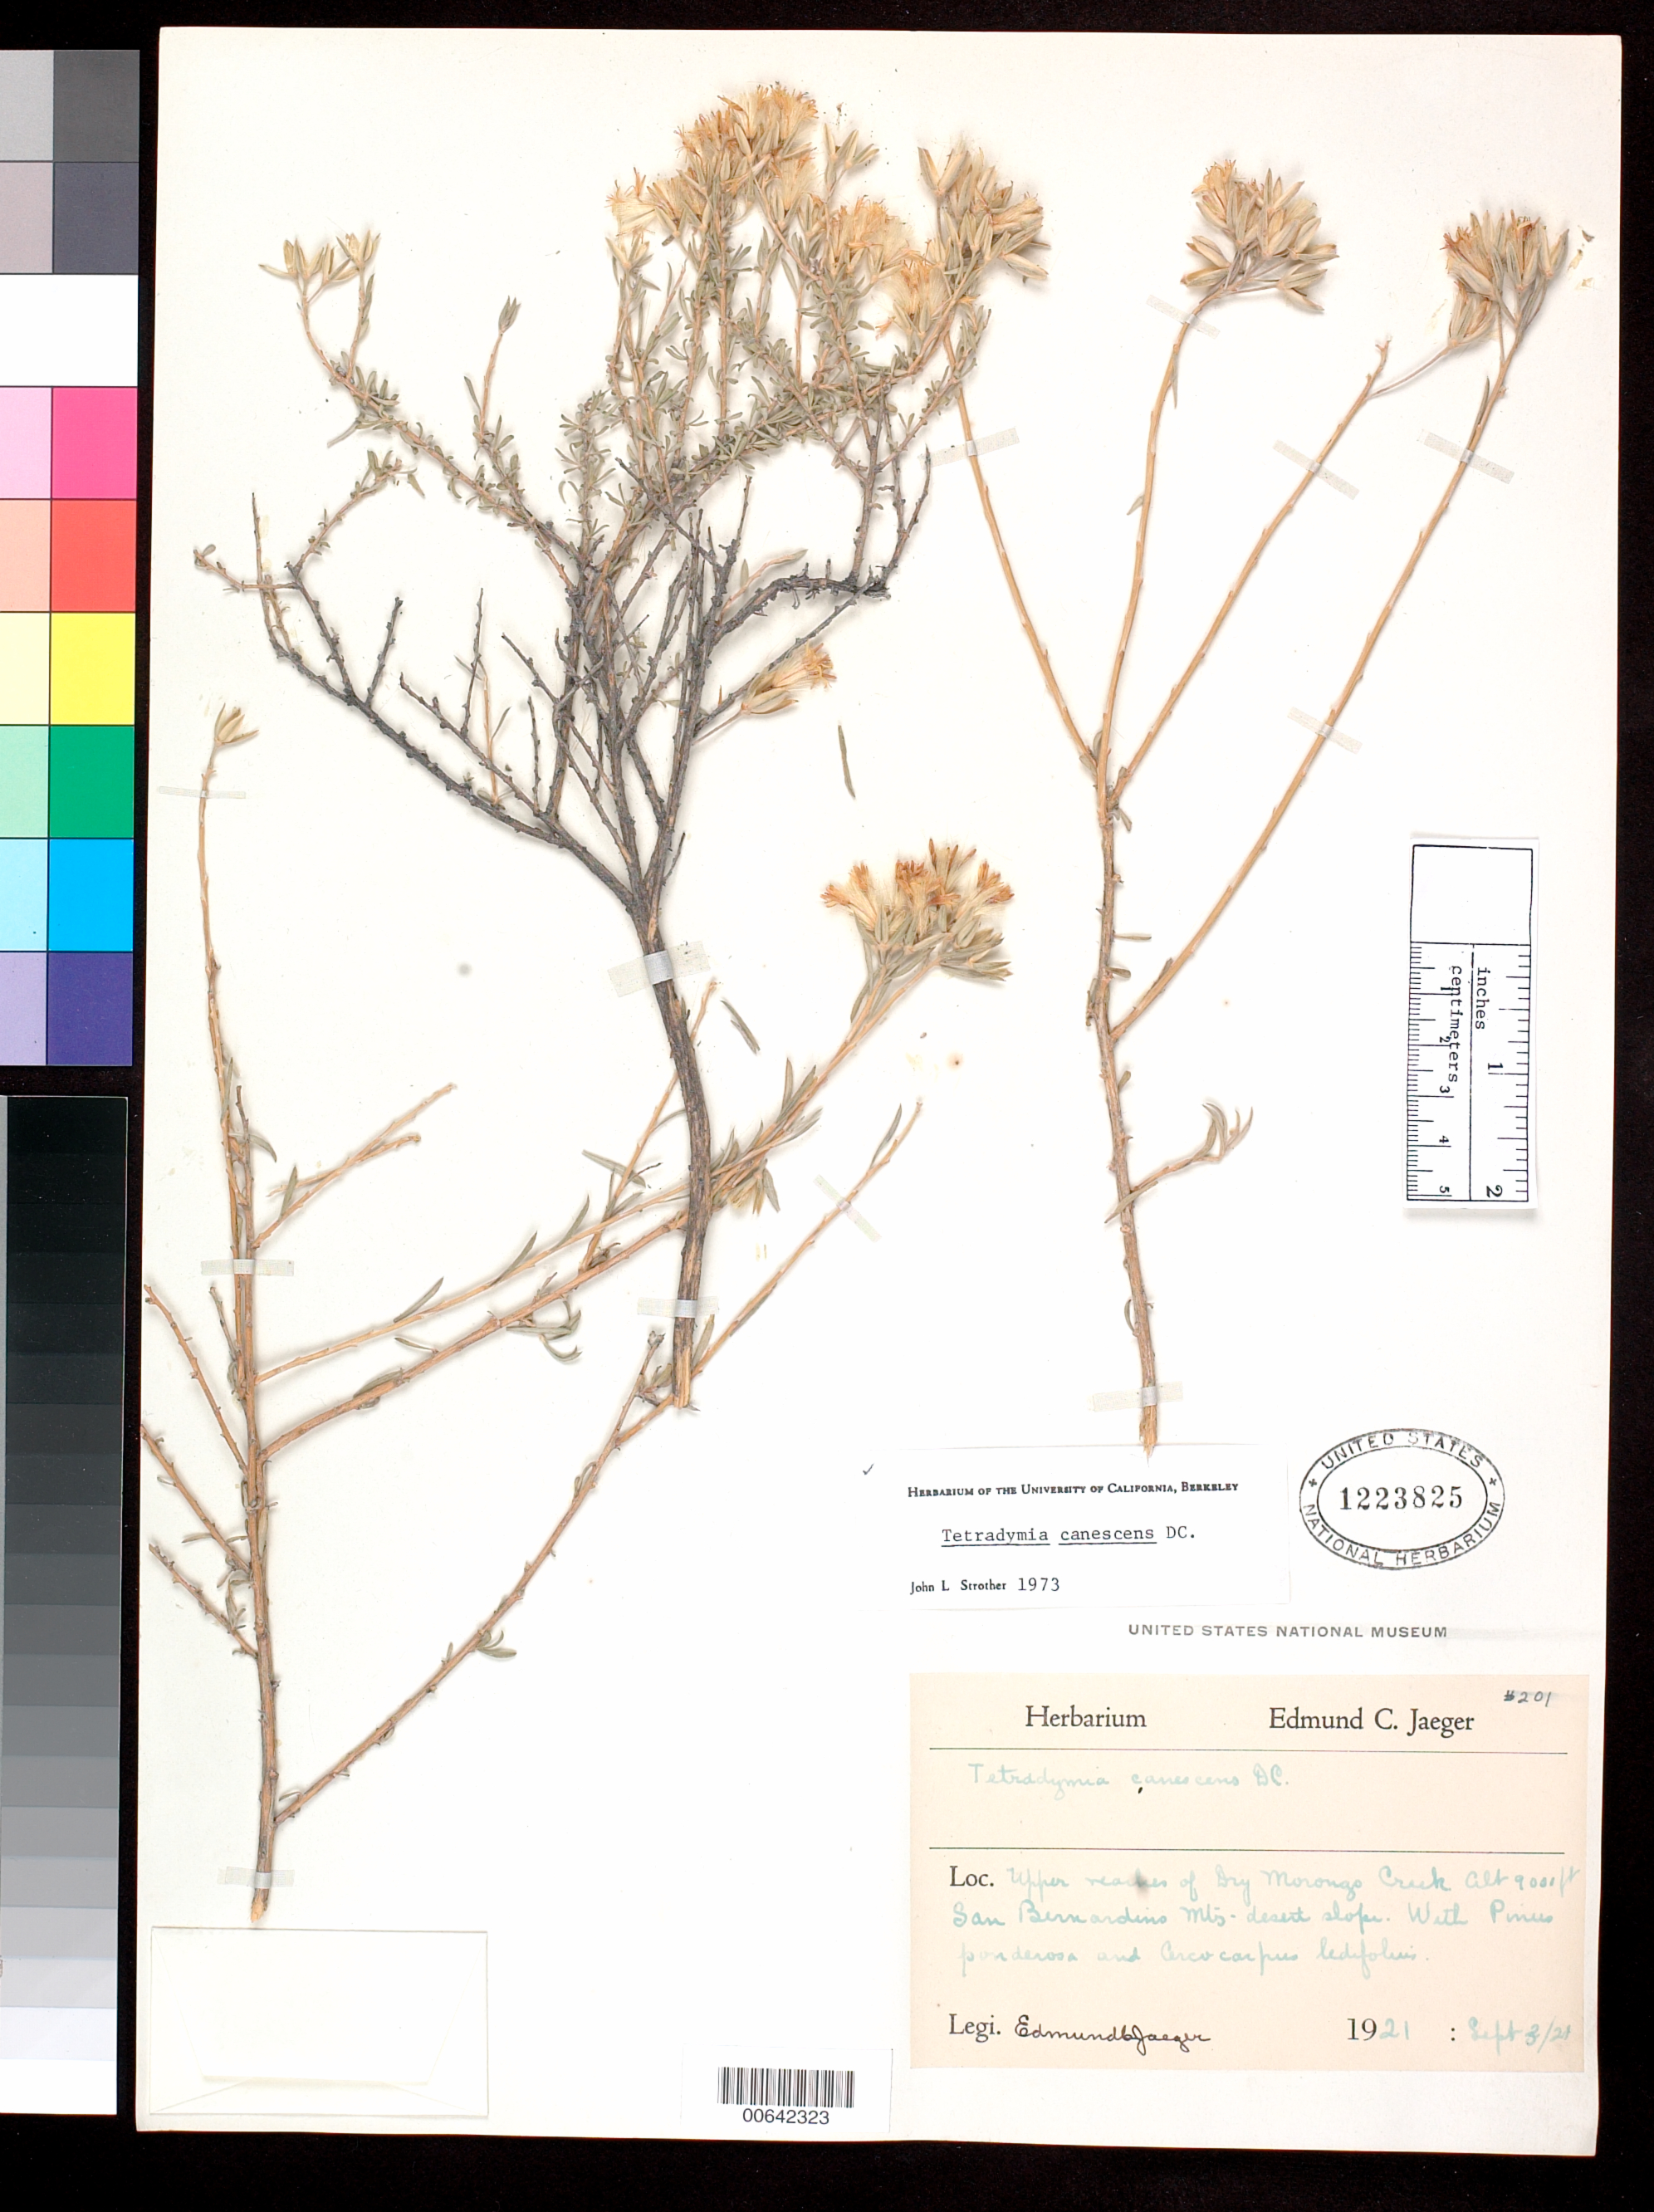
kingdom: Plantae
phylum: Tracheophyta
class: Magnoliopsida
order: Asterales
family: Asteraceae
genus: Tetradymia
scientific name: Tetradymia canescens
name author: DC.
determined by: Strother, J. L., (UC), University of California Berkeley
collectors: E. Jaeger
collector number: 201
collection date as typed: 03 Sep 1921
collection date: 1921-09-03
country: United States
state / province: California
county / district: San Bernardino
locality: Upper reaches of Dry Morongo Creek, San Bernardino Mts.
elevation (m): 2743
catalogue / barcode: US 1223825